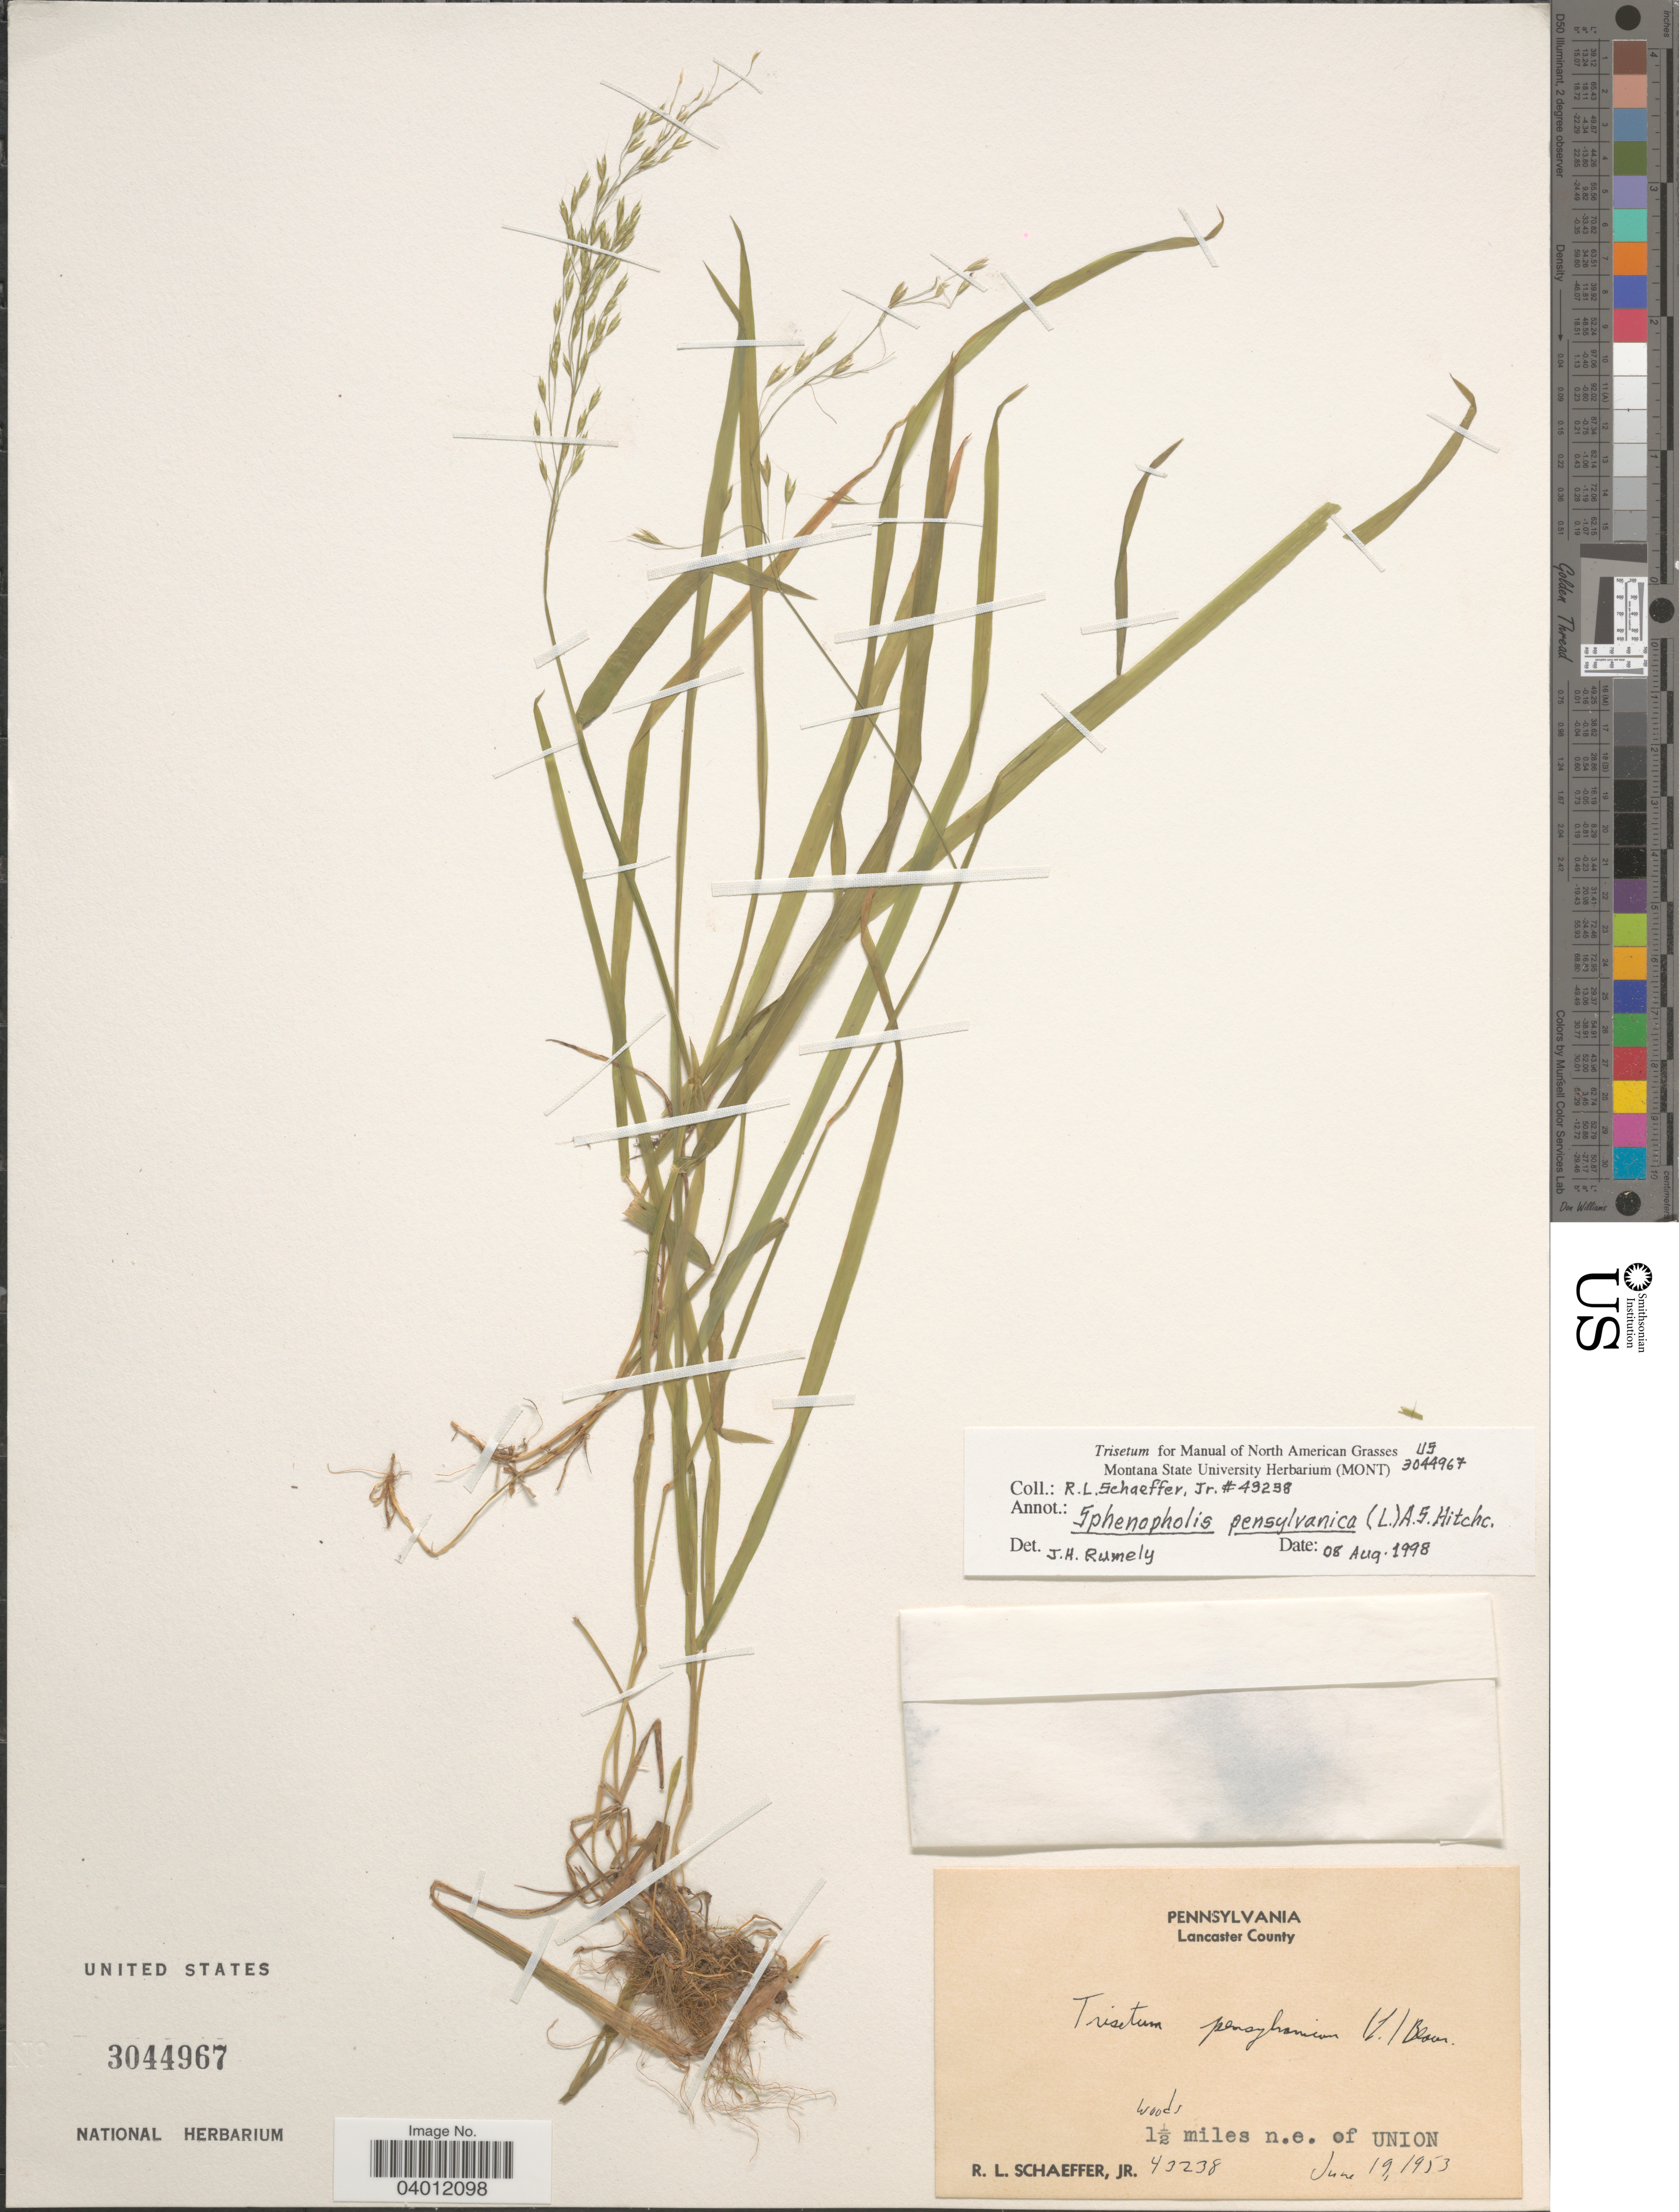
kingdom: Plantae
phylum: Tracheophyta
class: Liliopsida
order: Poales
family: Poaceae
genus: Sphenopholis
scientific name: Sphenopholis pensylvanica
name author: (L.) Hitchc.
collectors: R. L. Schaeffer Jr.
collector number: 43238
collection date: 1953-06-19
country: United States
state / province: Pennsylvania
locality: Lancaster County. 1½ miles n.e. of Union.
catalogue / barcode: US 3044967